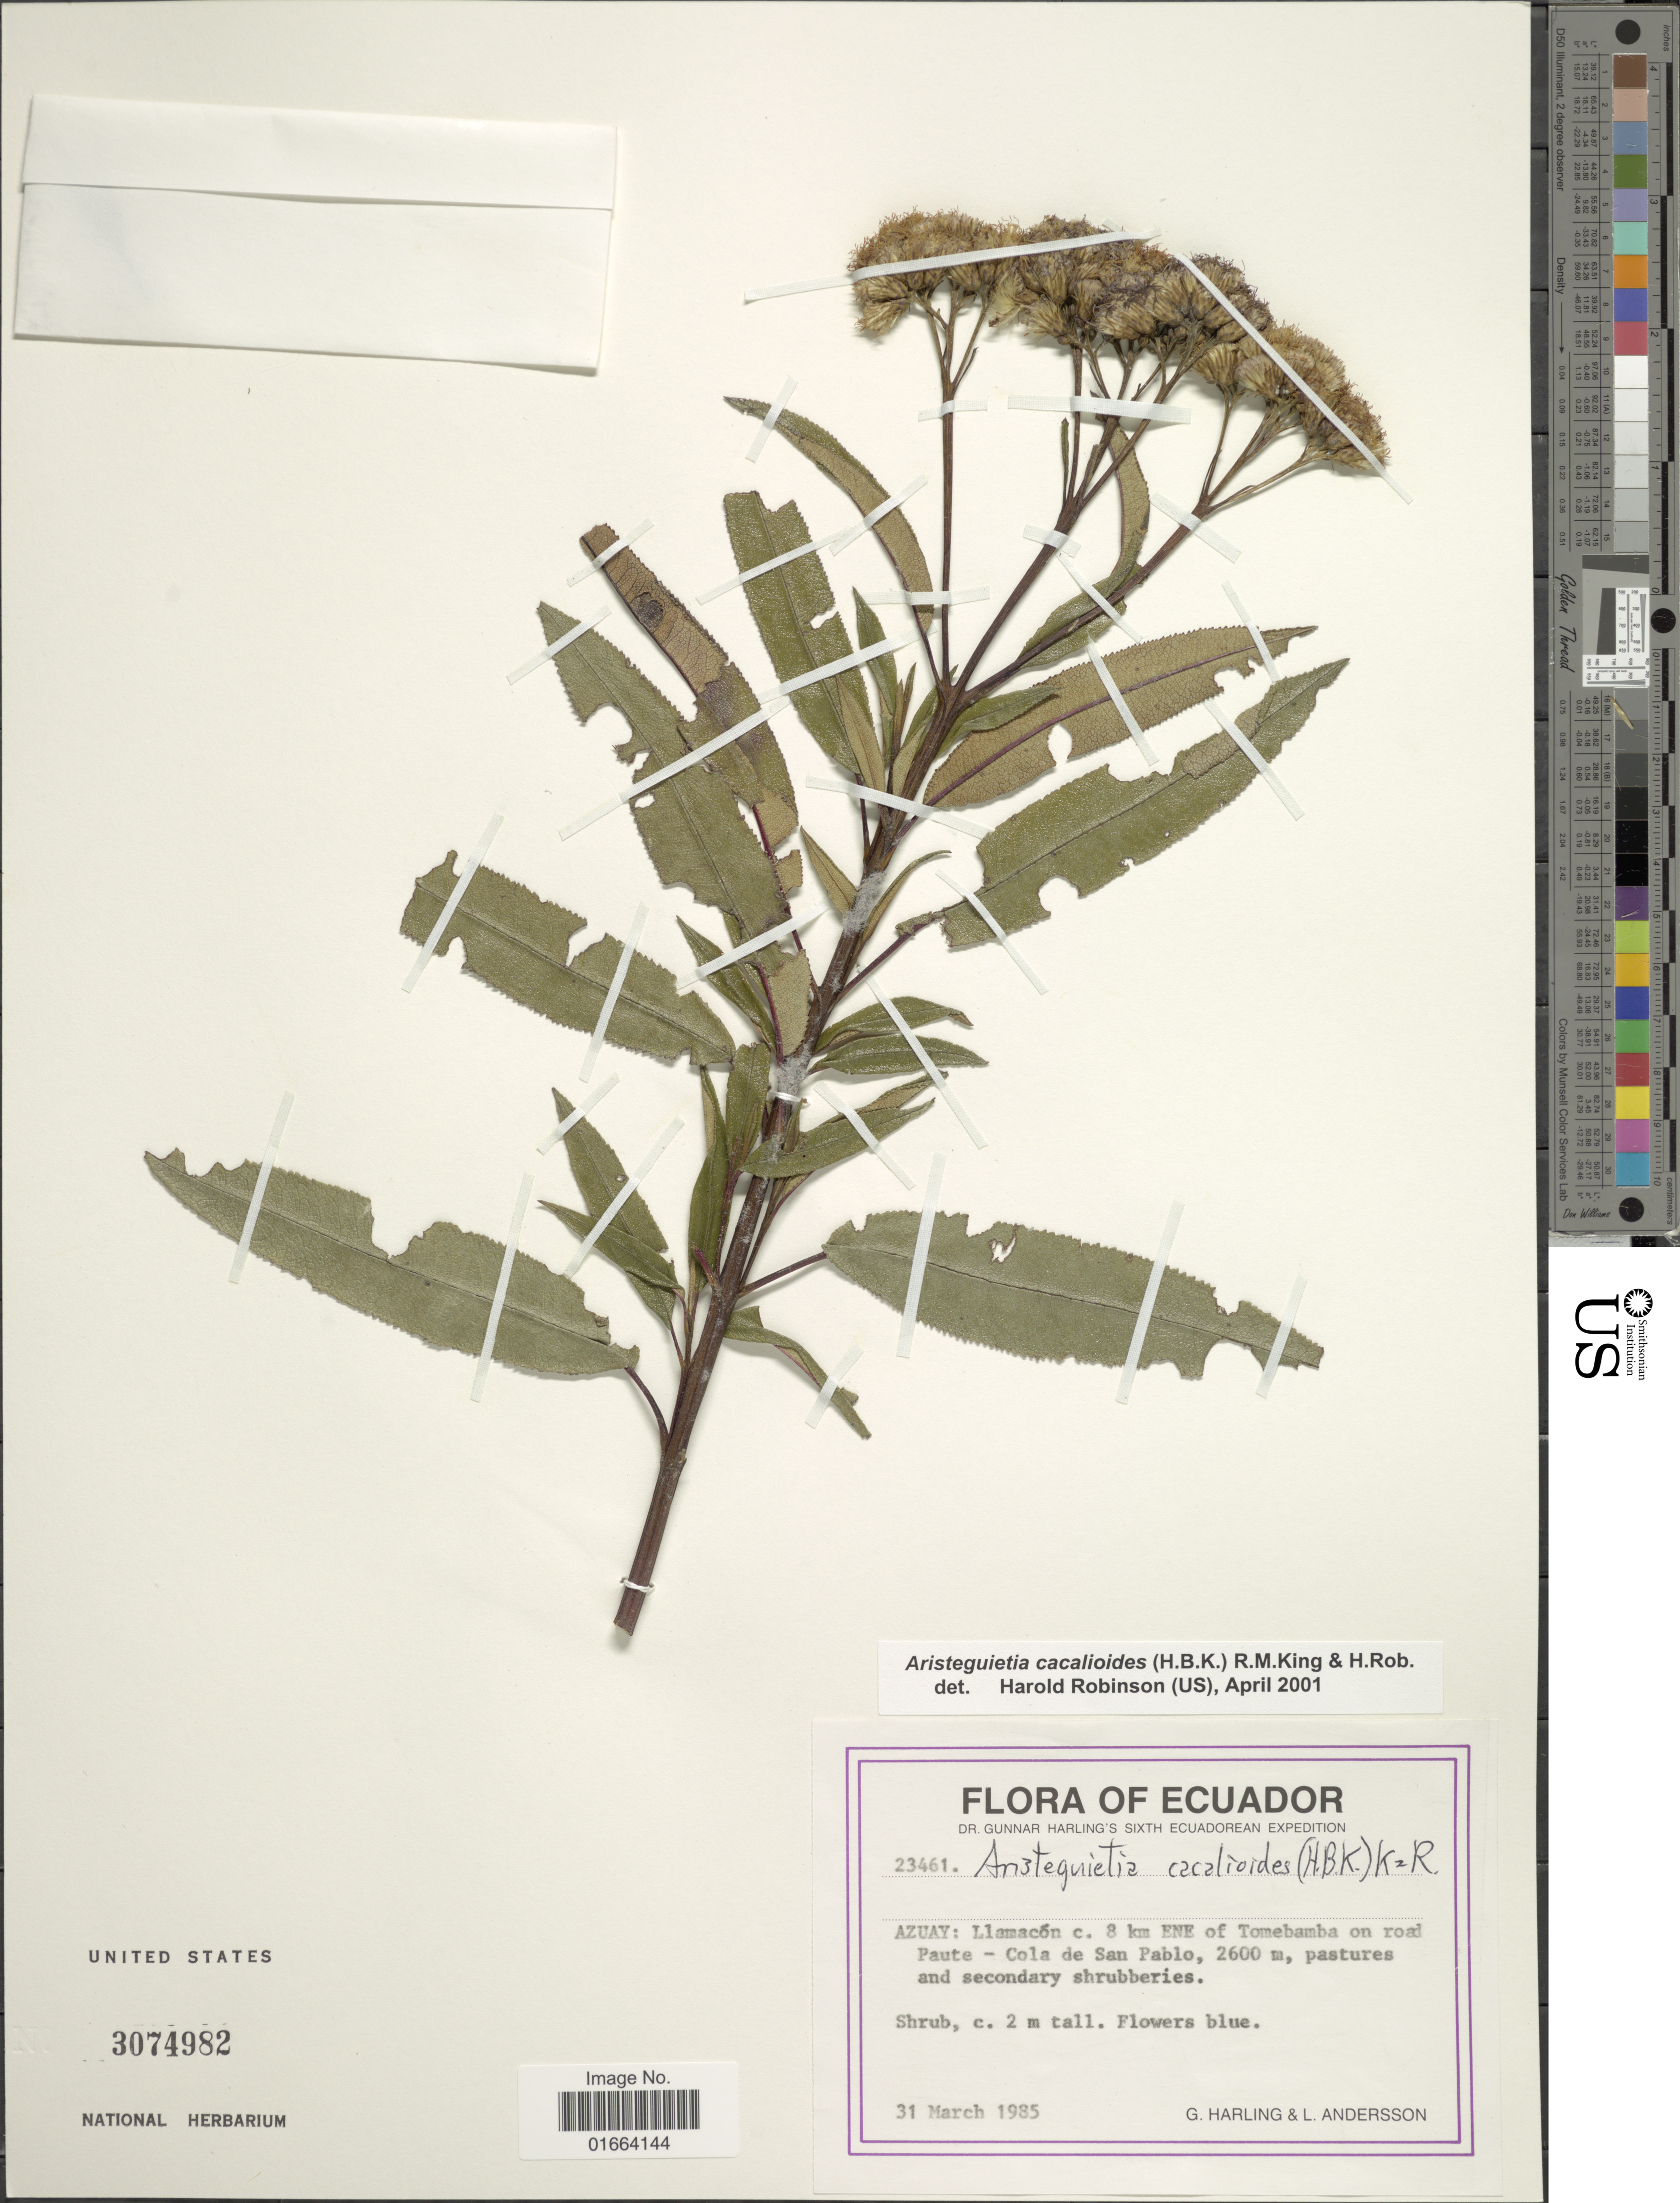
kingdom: Plantae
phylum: Tracheophyta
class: Magnoliopsida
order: Asterales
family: Asteraceae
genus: Aristeguietia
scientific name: Aristeguietia cacalioides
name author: (Kunth) R.M. King & H. Rob.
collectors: G. Harling & L. Andersson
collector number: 23461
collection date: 1985-03-31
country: Ecuador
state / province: Azuay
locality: Llamacón c. 8 km ENE of Tomebamba on road Paute - Cola de San Pablo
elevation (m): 2600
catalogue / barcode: US 3074982